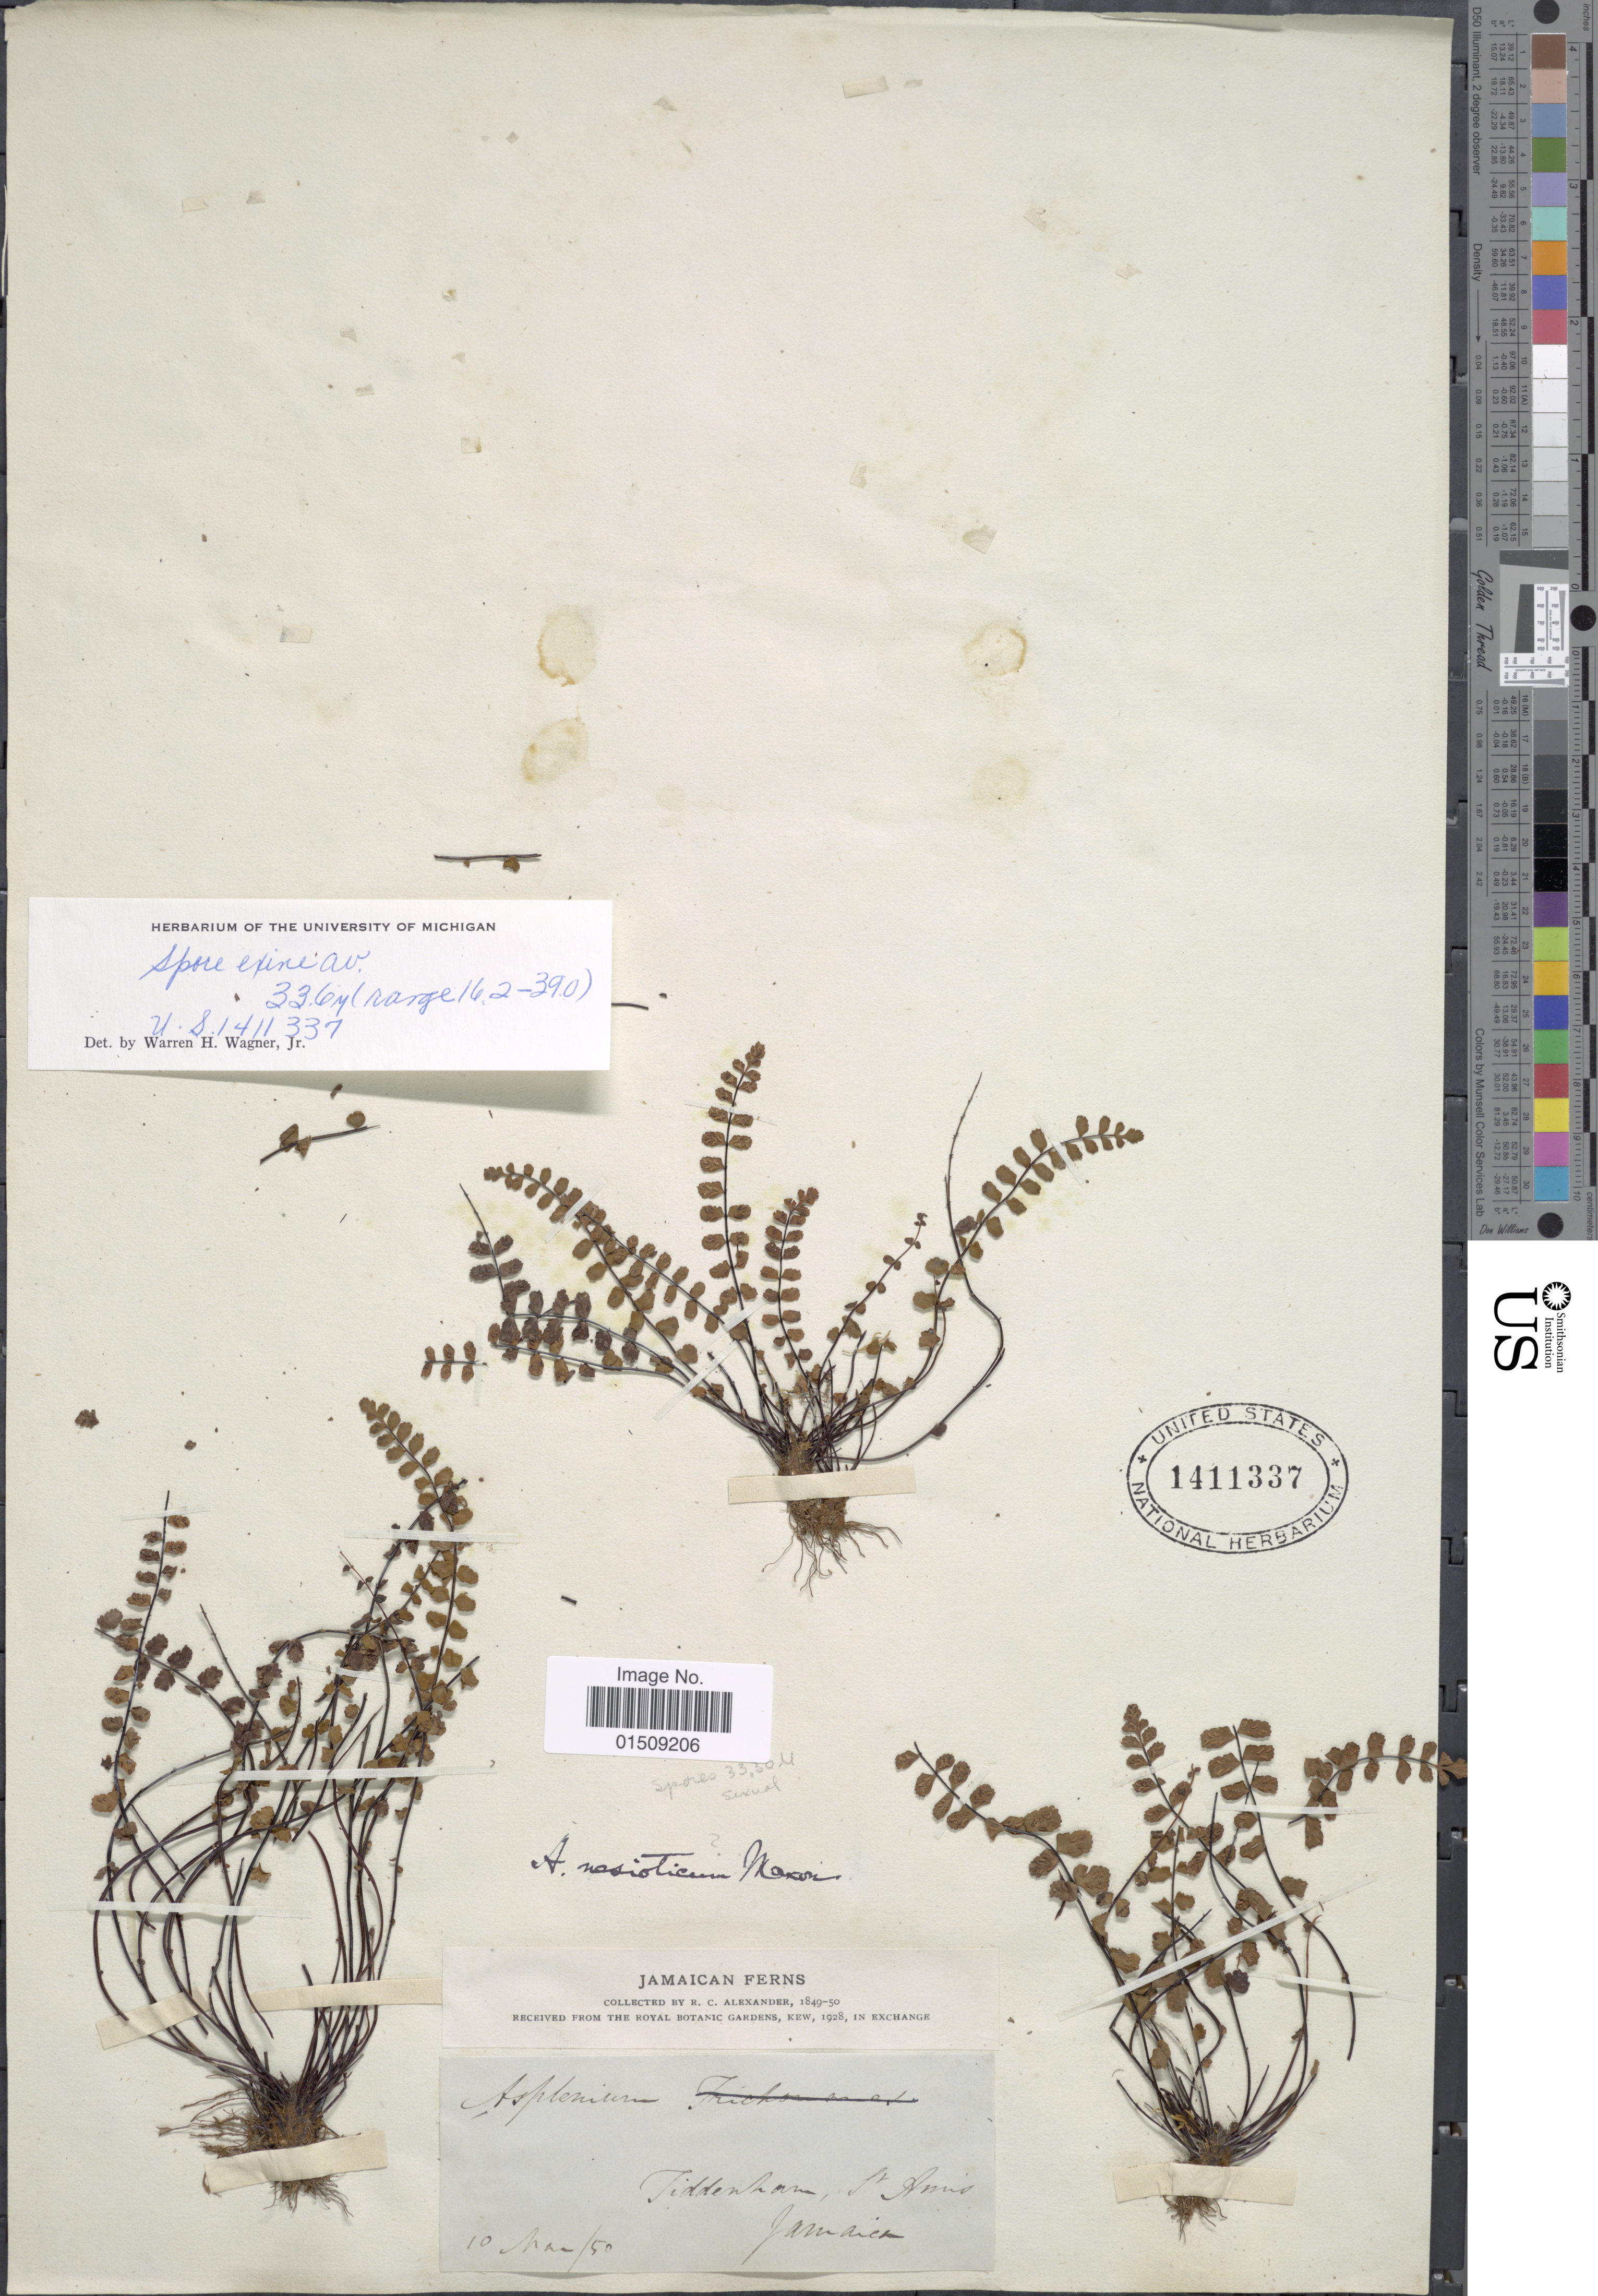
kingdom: Plantae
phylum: Tracheophyta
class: Polypodiopsida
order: Polypodiales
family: Aspleniaceae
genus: Asplenium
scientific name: Asplenium nesioticum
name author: Maxon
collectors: R. C. Alexander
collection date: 1850-03-10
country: Jamaica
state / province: Saint Ann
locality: Tiddenham, St, Ann's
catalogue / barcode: US 1411337